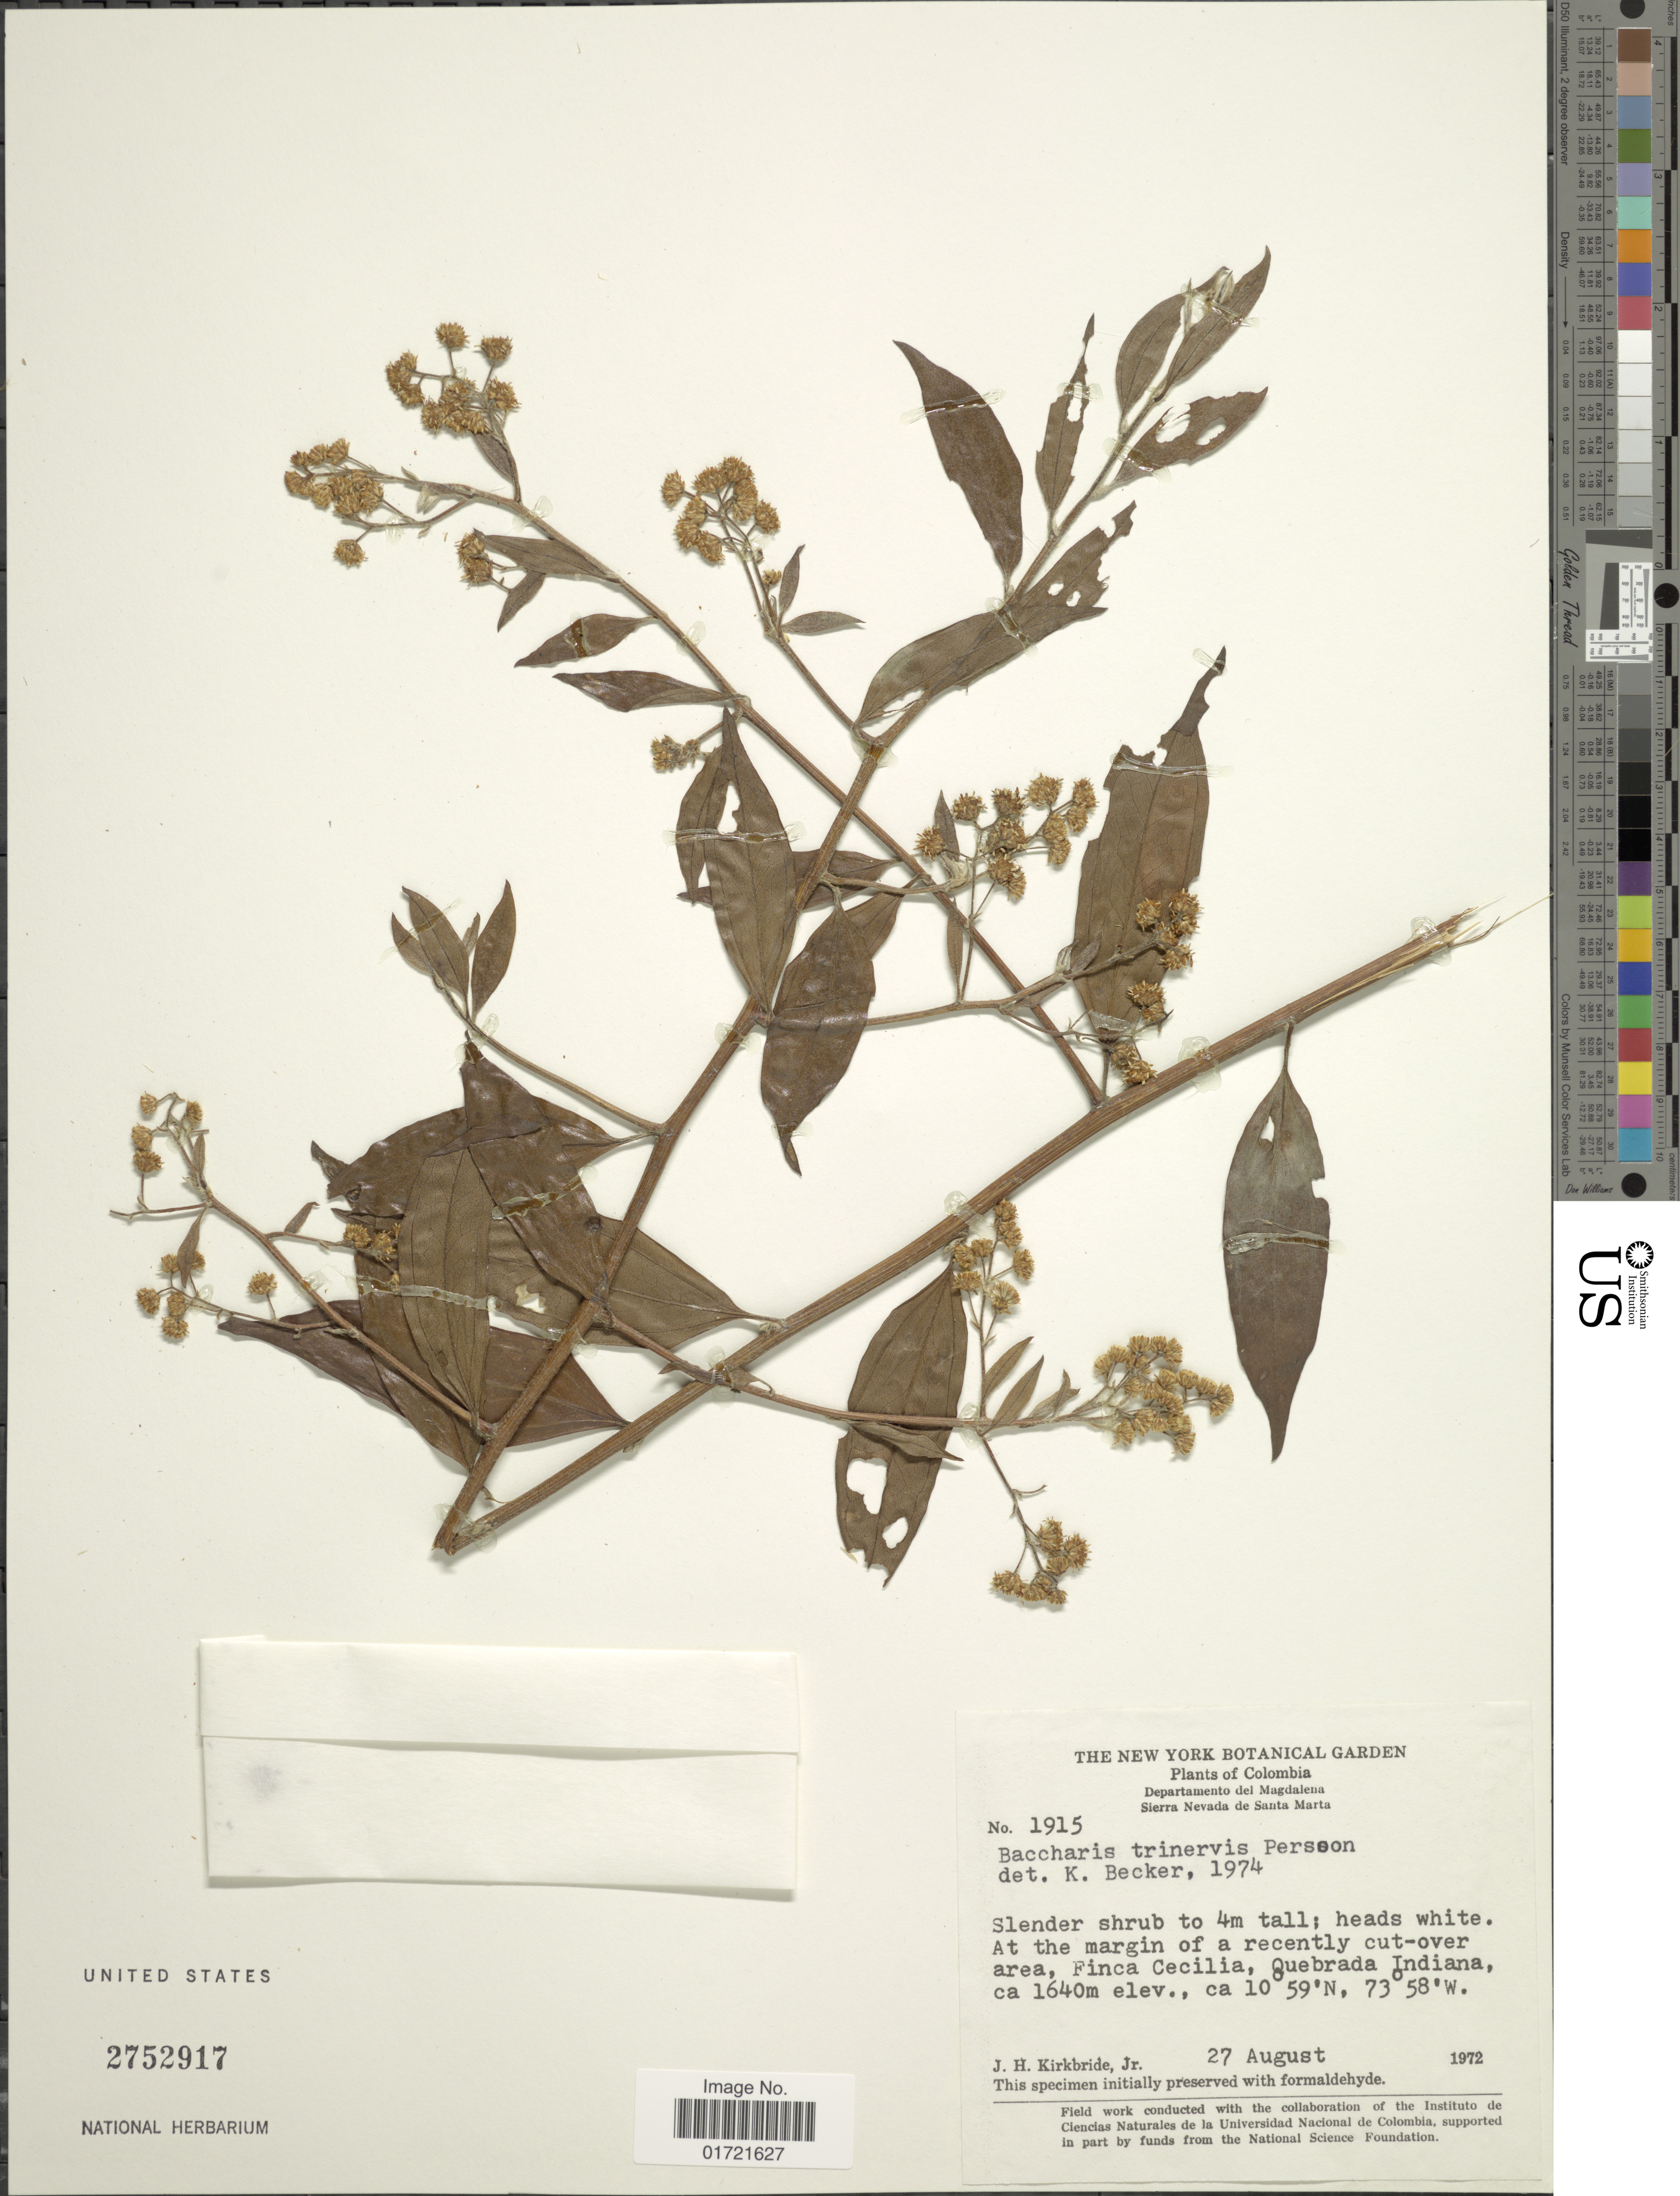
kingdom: Plantae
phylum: Tracheophyta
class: Magnoliopsida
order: Asterales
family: Asteraceae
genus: Baccharis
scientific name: Baccharis trinervis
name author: (Lam.) Pers.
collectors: J. H. Kirkbride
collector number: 1915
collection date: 1972-08-27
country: Colombia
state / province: Magdalena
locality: Departamento del Magdalena, At the margin of a recently cut-over area, Finca Cecilia, Quebrada Indiana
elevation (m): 1640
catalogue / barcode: US 2752917